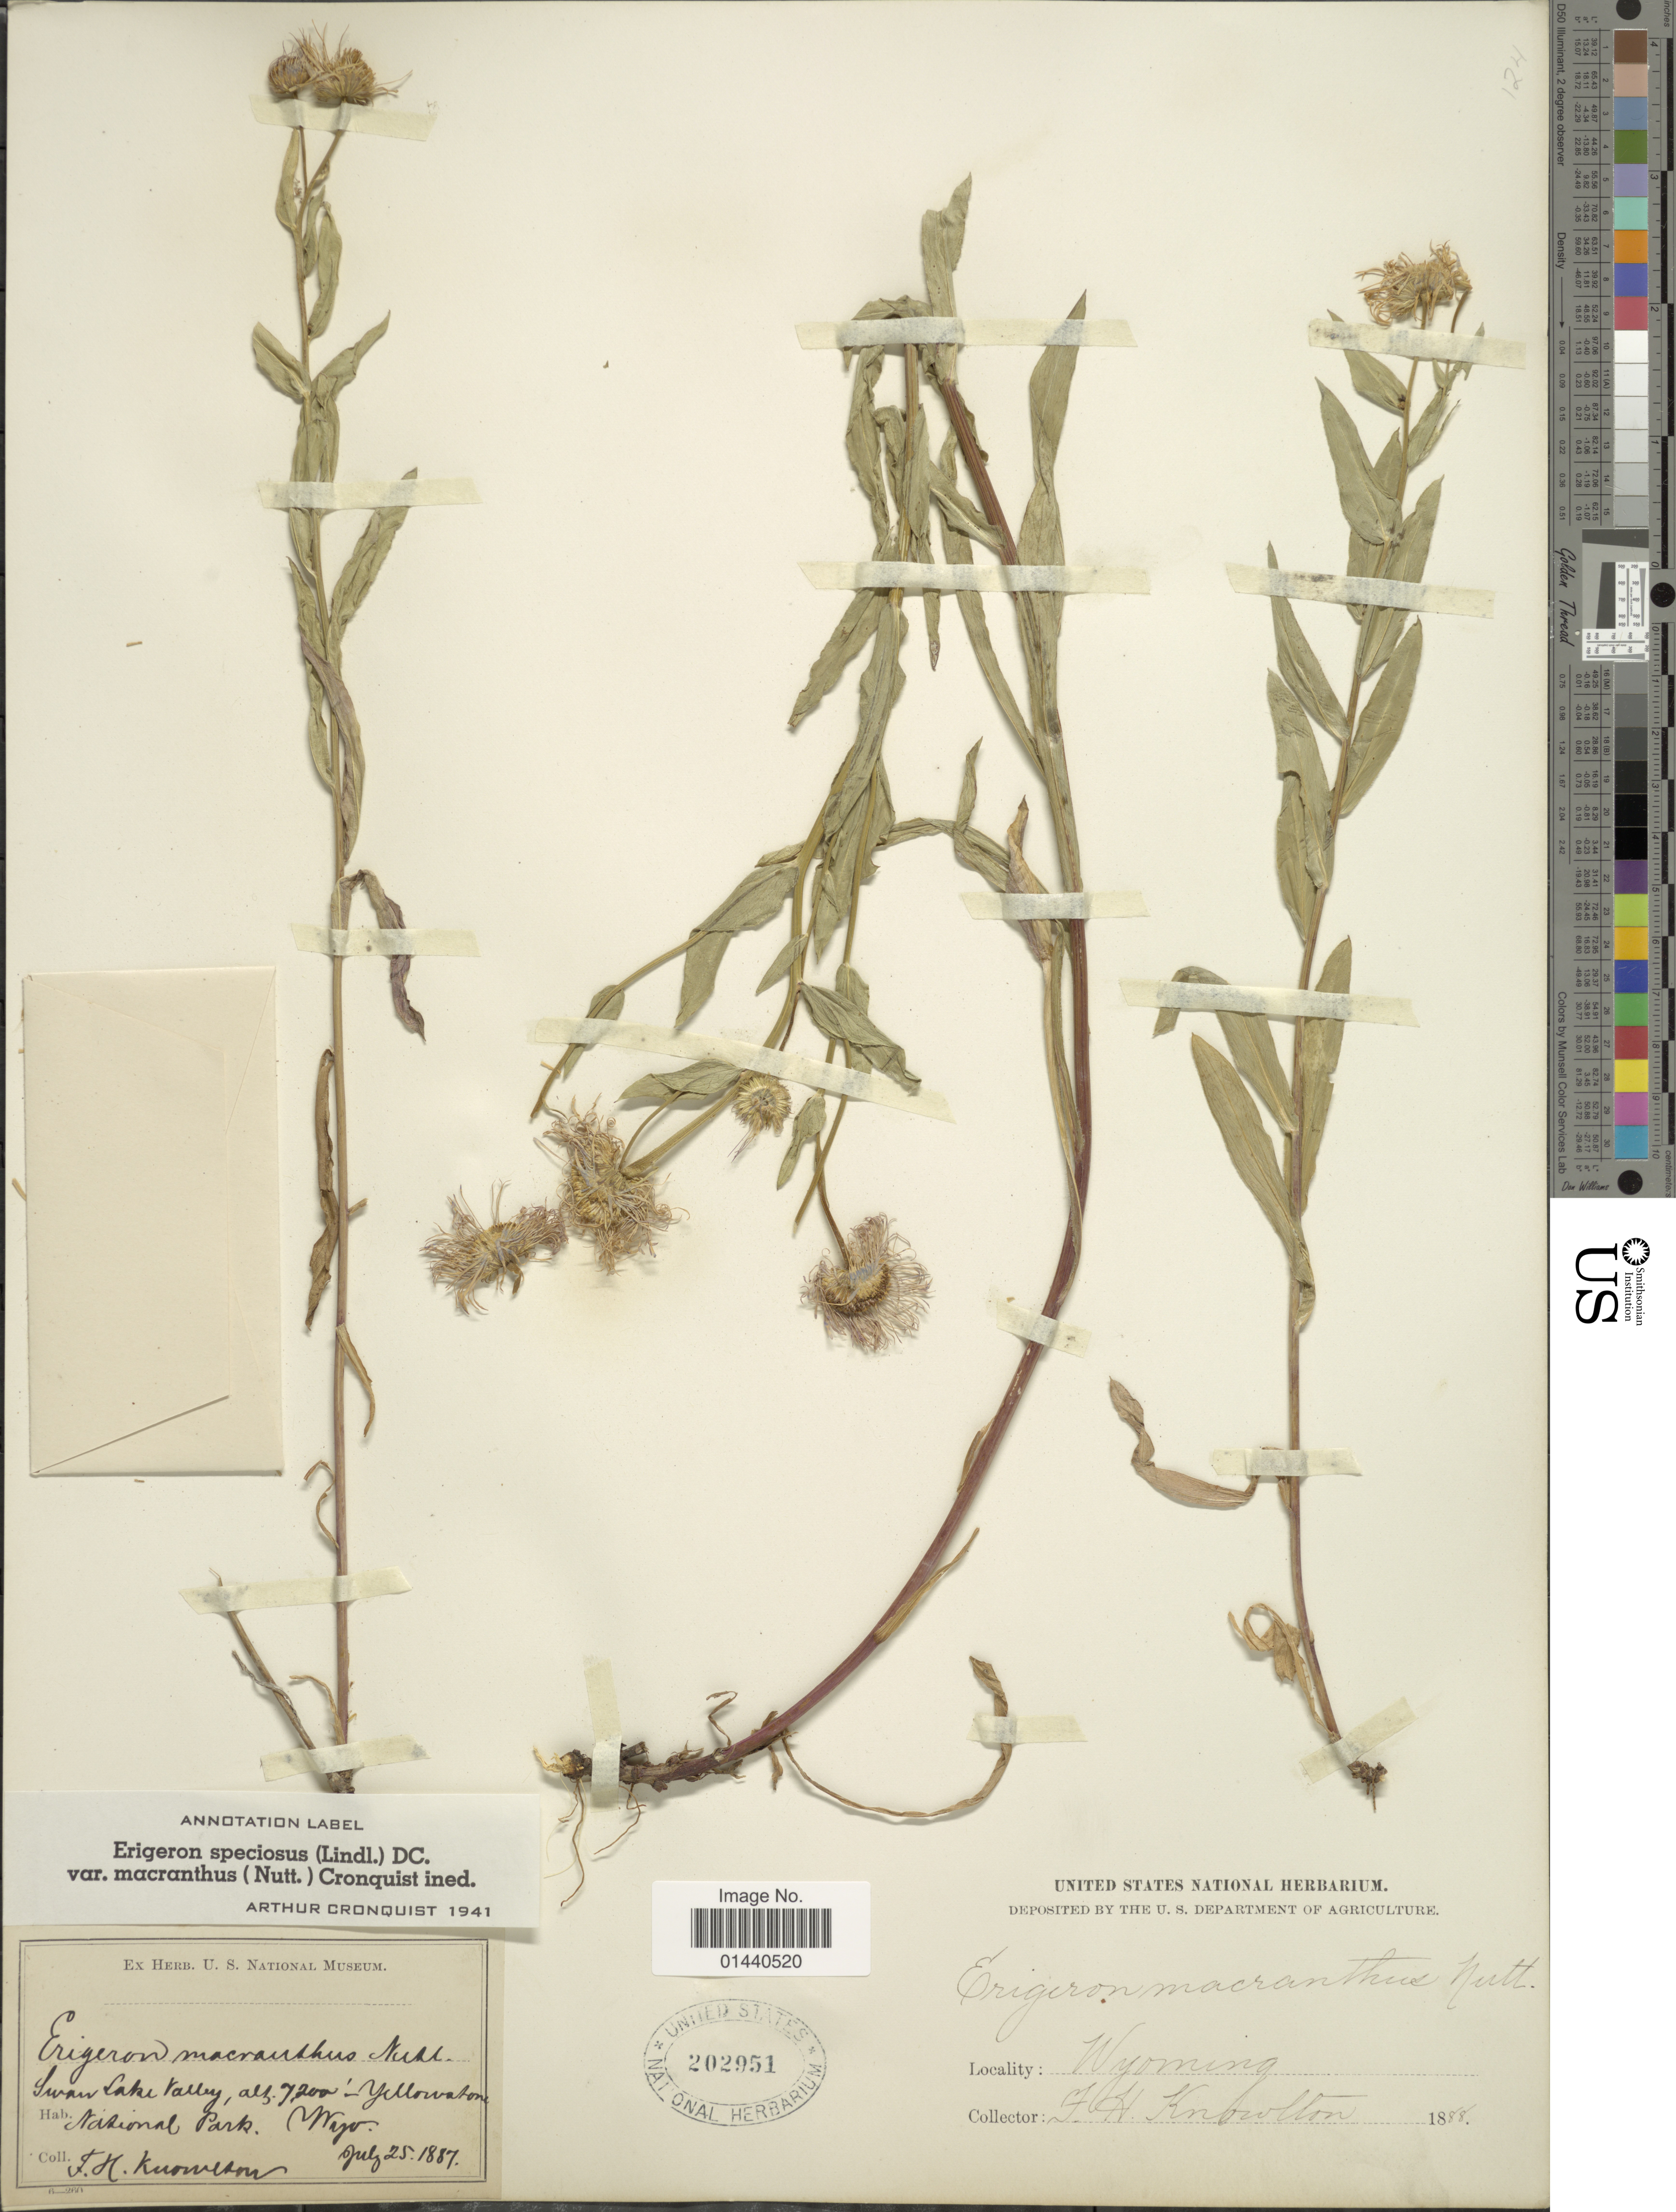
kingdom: Plantae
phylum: Tracheophyta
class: Magnoliopsida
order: Asterales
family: Asteraceae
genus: Erigeron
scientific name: Erigeron speciosus var. macranthus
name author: (Nutt.) Cronq.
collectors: F. H. Knowlton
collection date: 1887-07-25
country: United States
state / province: Wyoming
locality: Swan Lake Valley. Yellowstone National Park. Wyo.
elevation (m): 2195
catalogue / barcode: US 202951